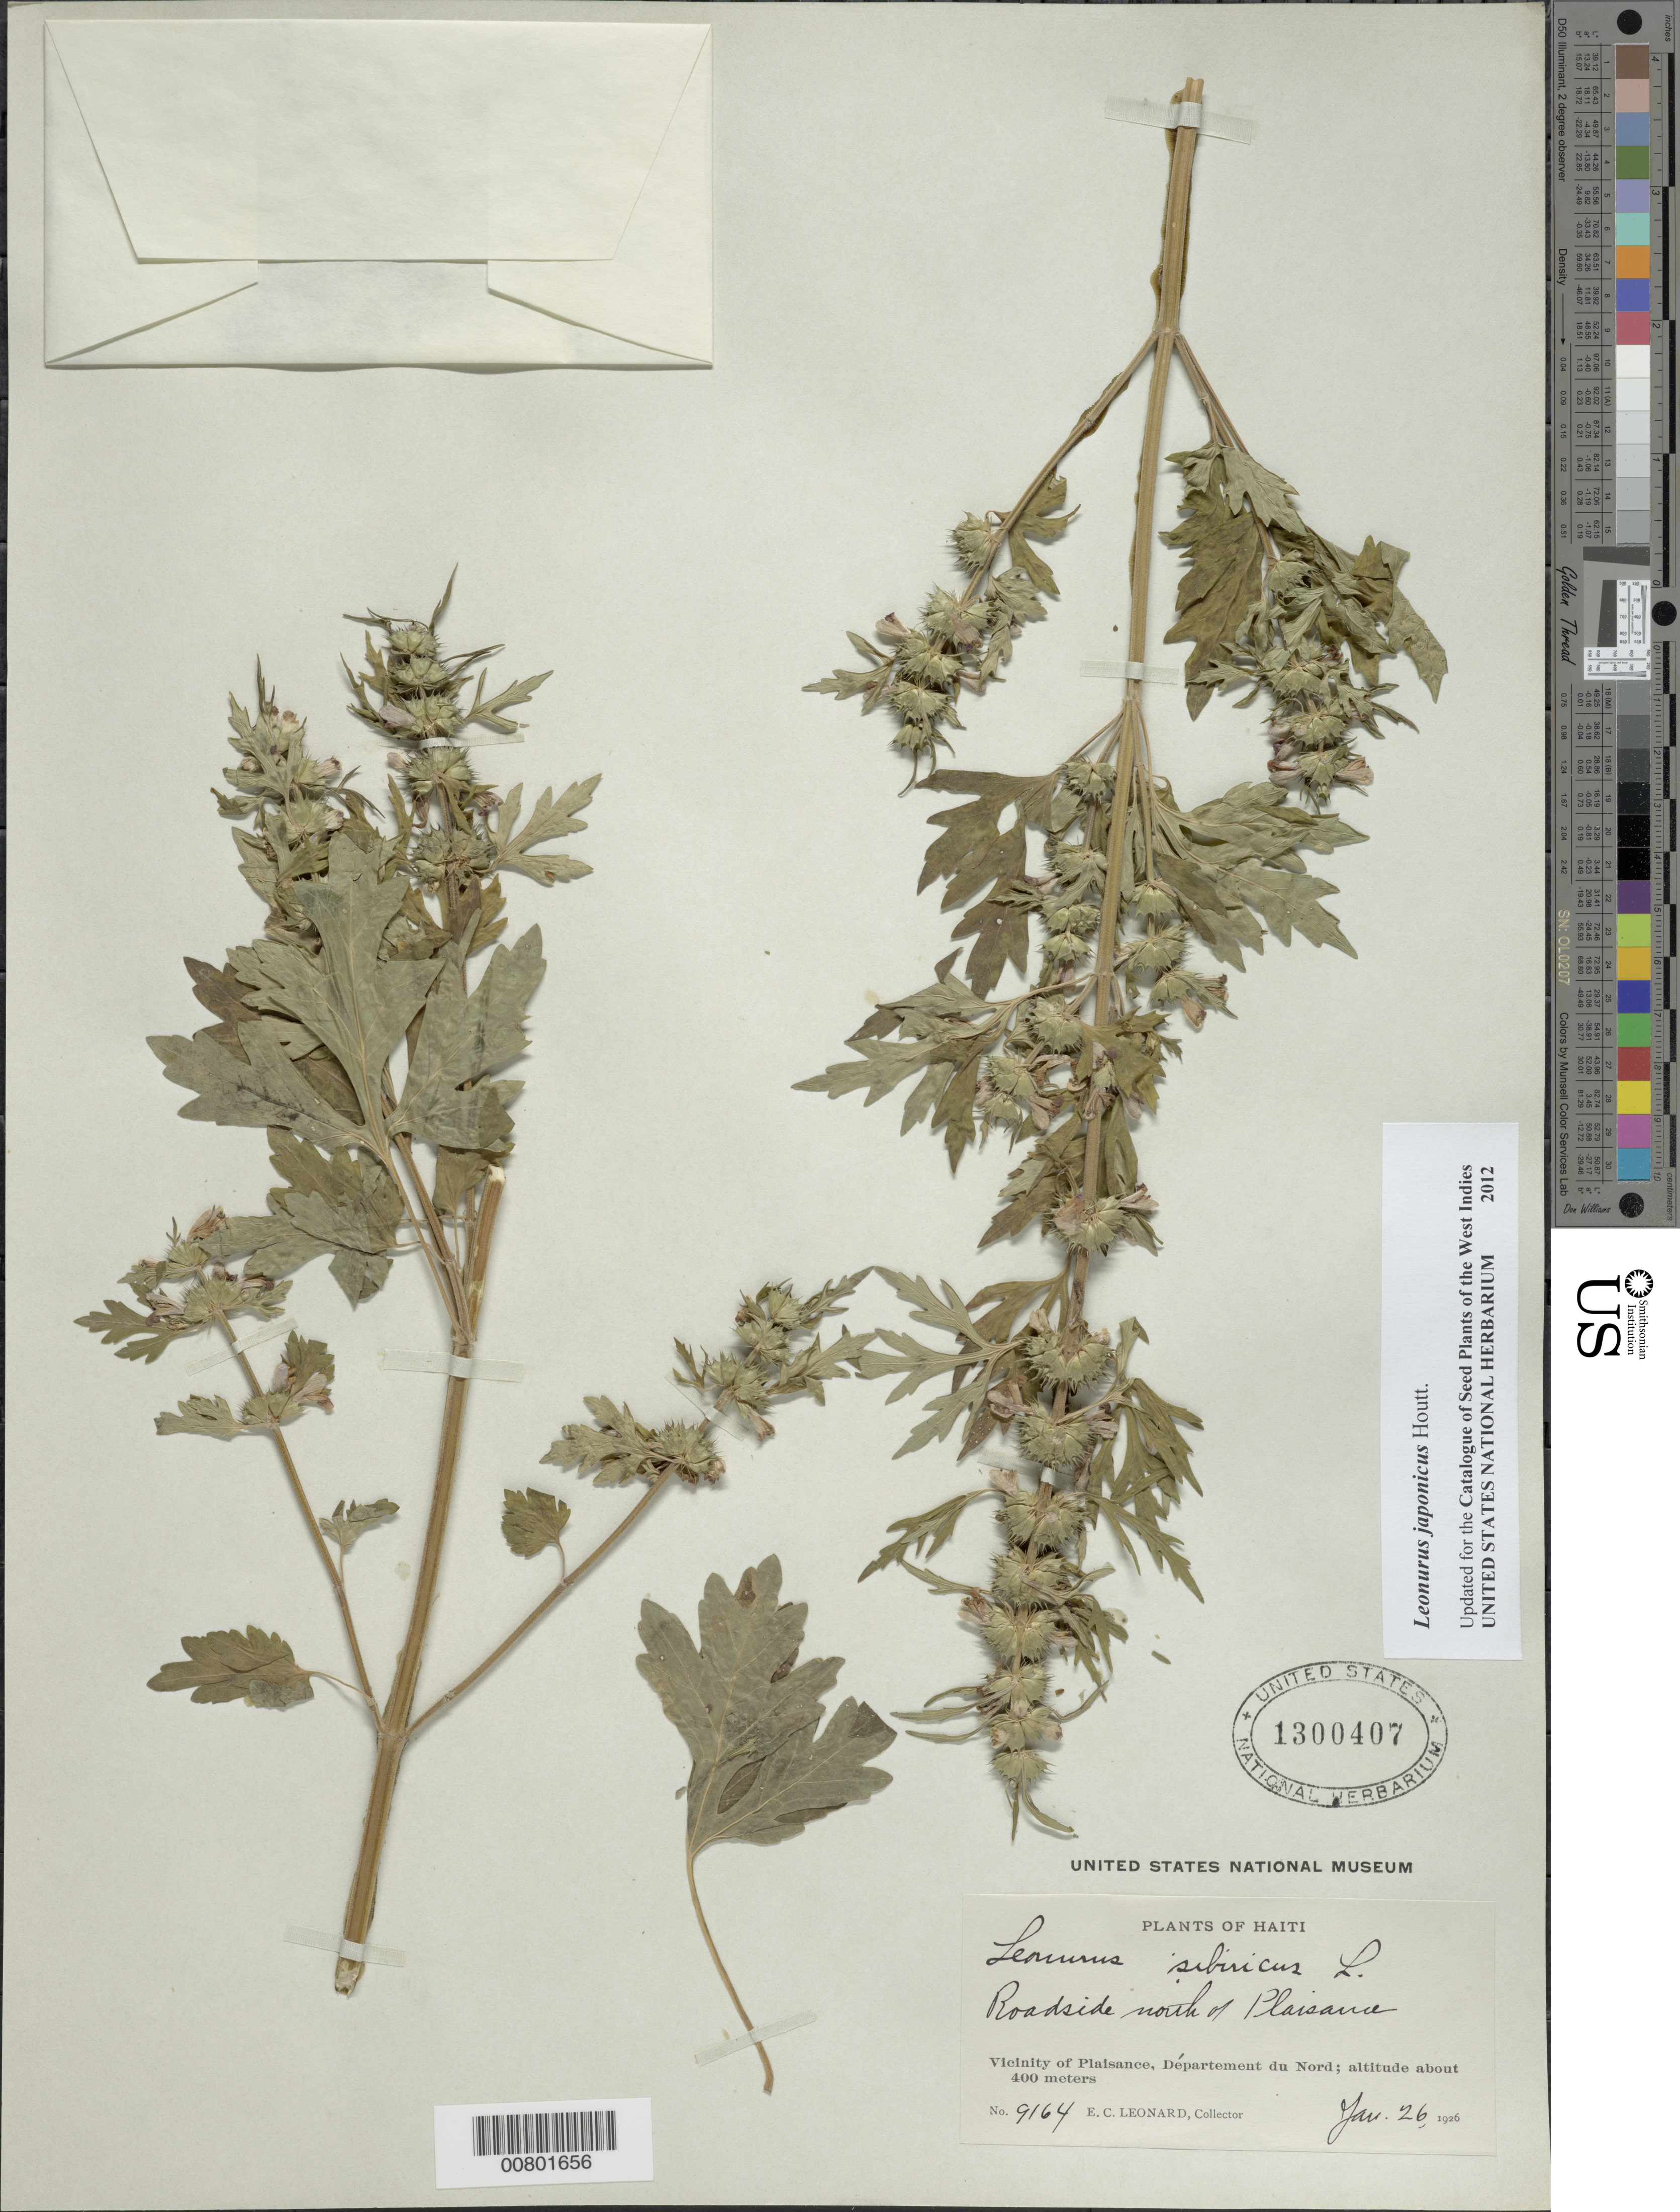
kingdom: Plantae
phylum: Tracheophyta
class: Magnoliopsida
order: Lamiales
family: Lamiaceae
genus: Leonurus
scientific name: Leonurus japonicus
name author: Houtt.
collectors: E. C. Leonard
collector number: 9164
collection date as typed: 26 Jan 1926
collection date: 1926-01-26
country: Haiti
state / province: Nord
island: Hispaniola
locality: Vicinity of Plaisance, N of city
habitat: Roadside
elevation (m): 400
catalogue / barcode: US 1300407